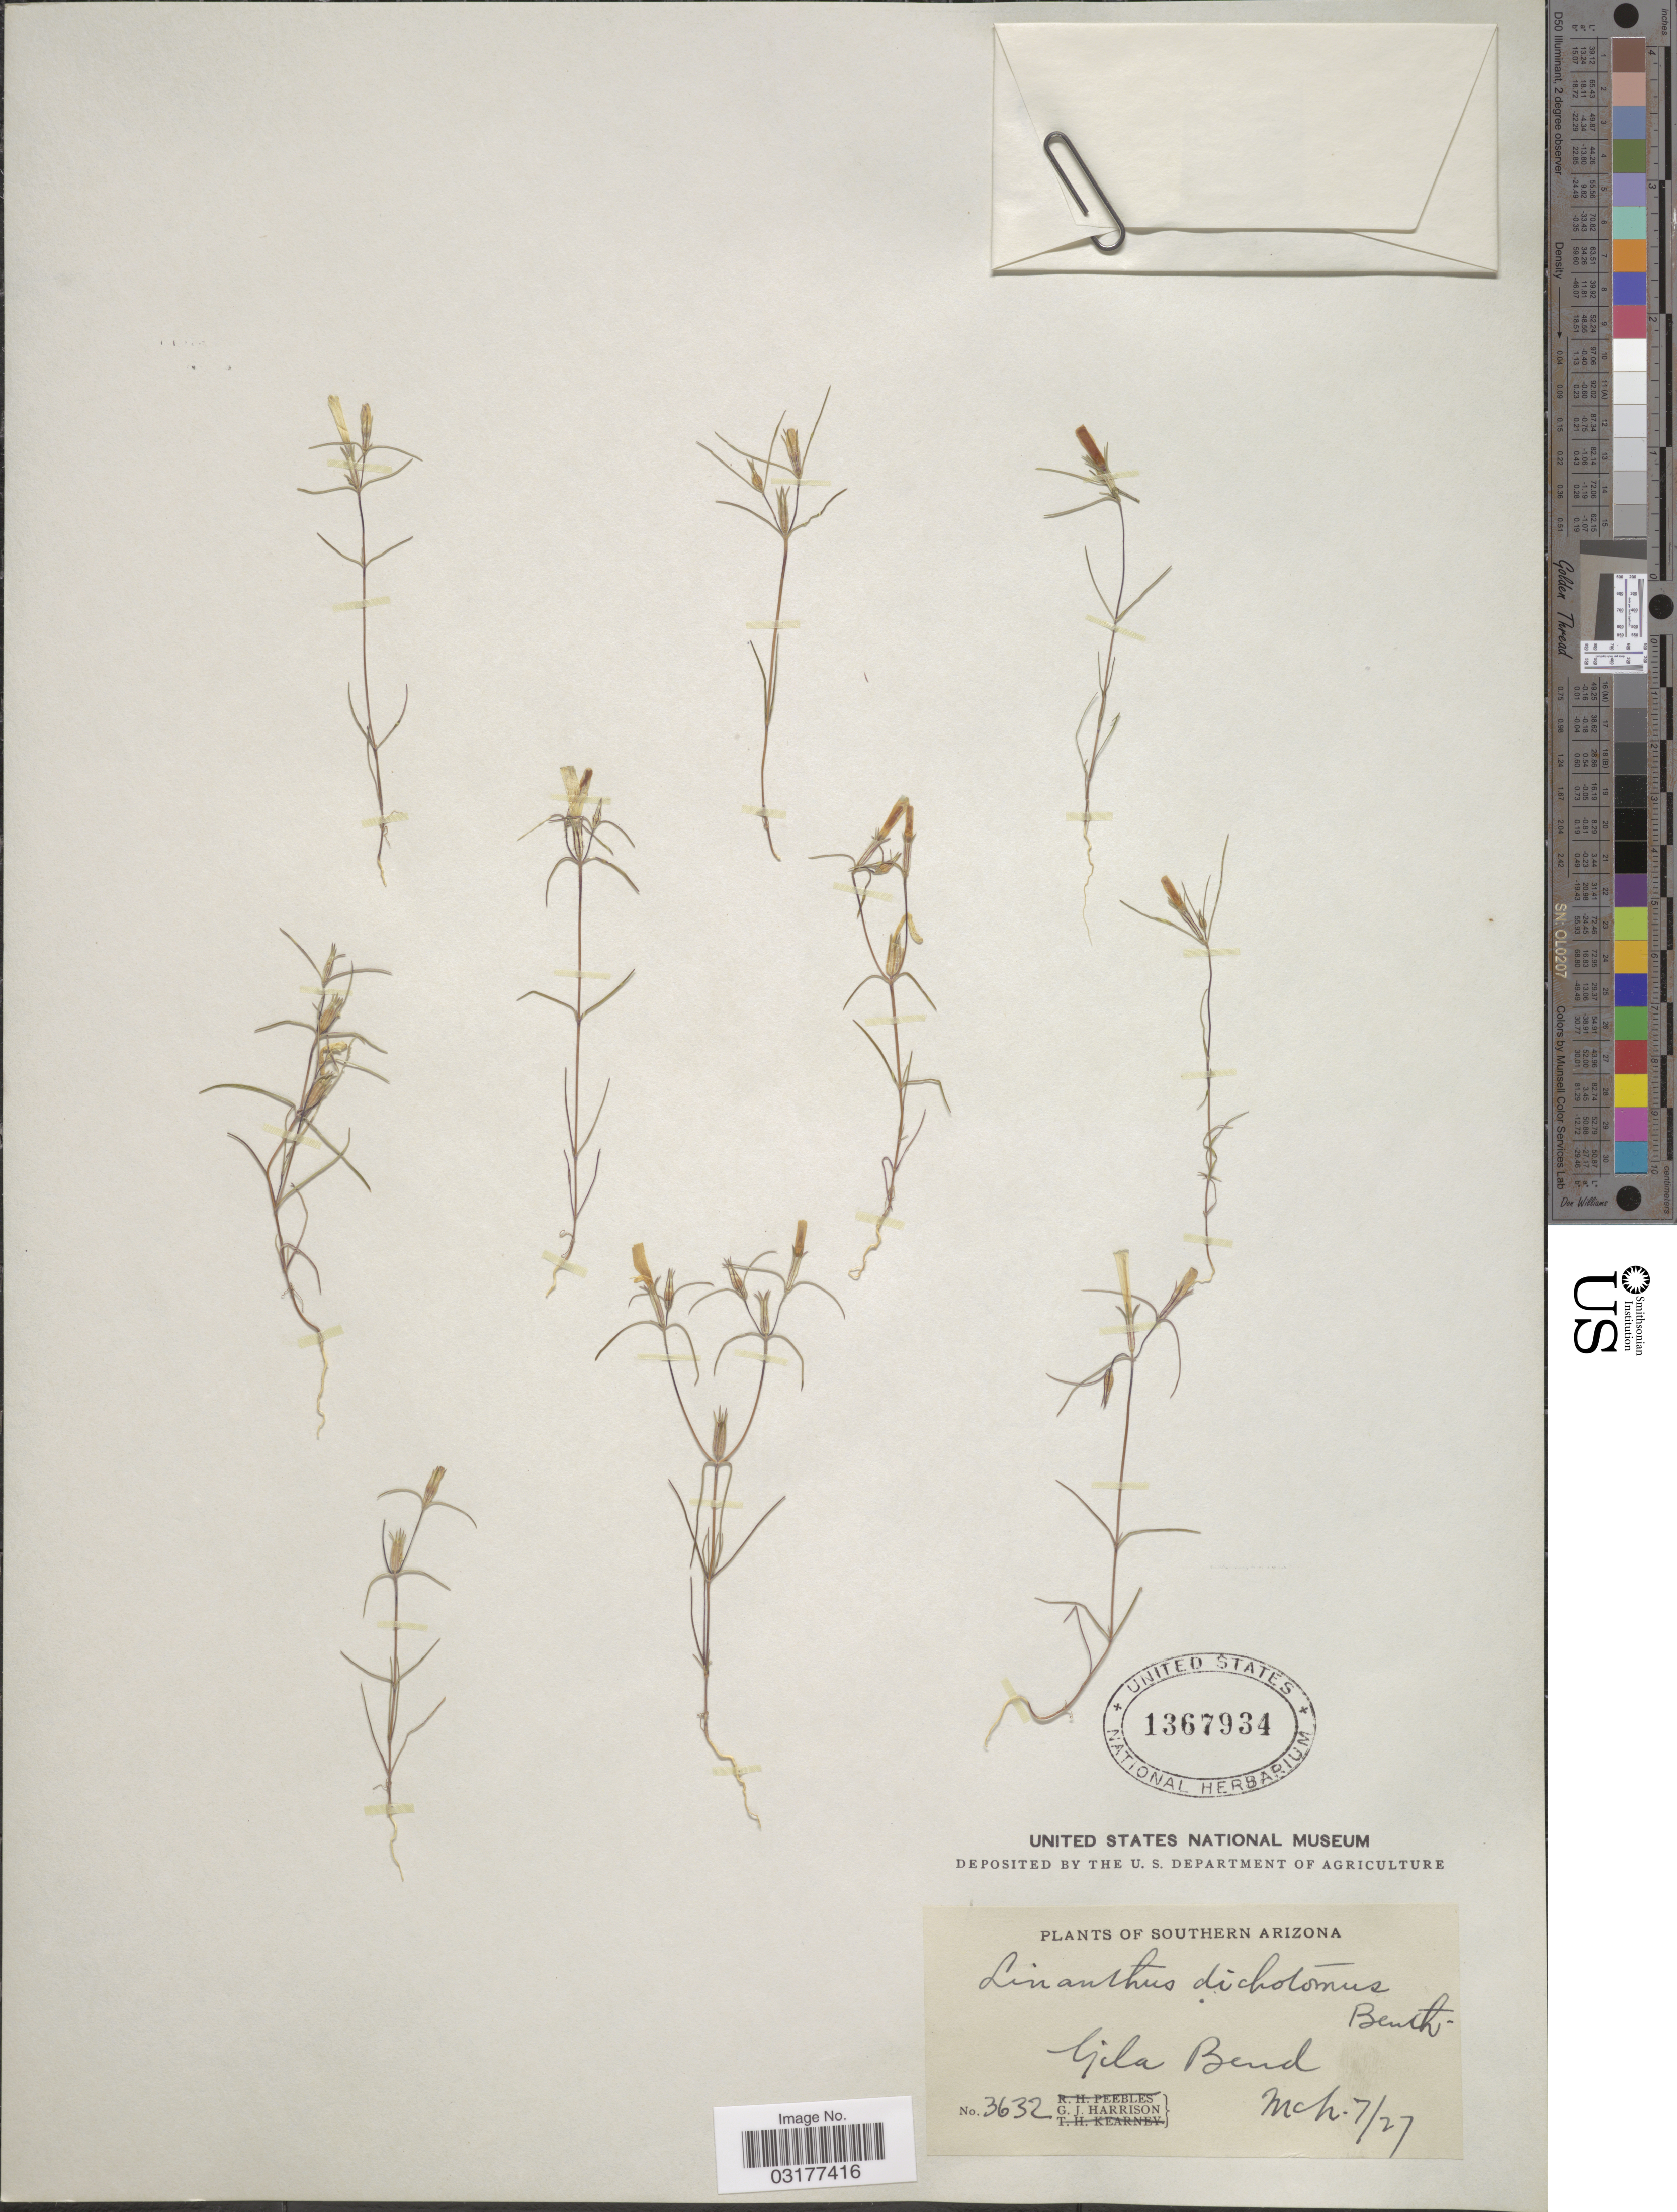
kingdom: Plantae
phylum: Tracheophyta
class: Magnoliopsida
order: Ericales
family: Polemoniaceae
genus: Linanthus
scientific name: Linanthus dichotomus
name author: Benth.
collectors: G. J. Harrison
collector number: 3632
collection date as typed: Transcribed d/m/y: 7/3/27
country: United States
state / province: Arizona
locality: Southern Arizona. Gila Bend.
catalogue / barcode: US 1367934